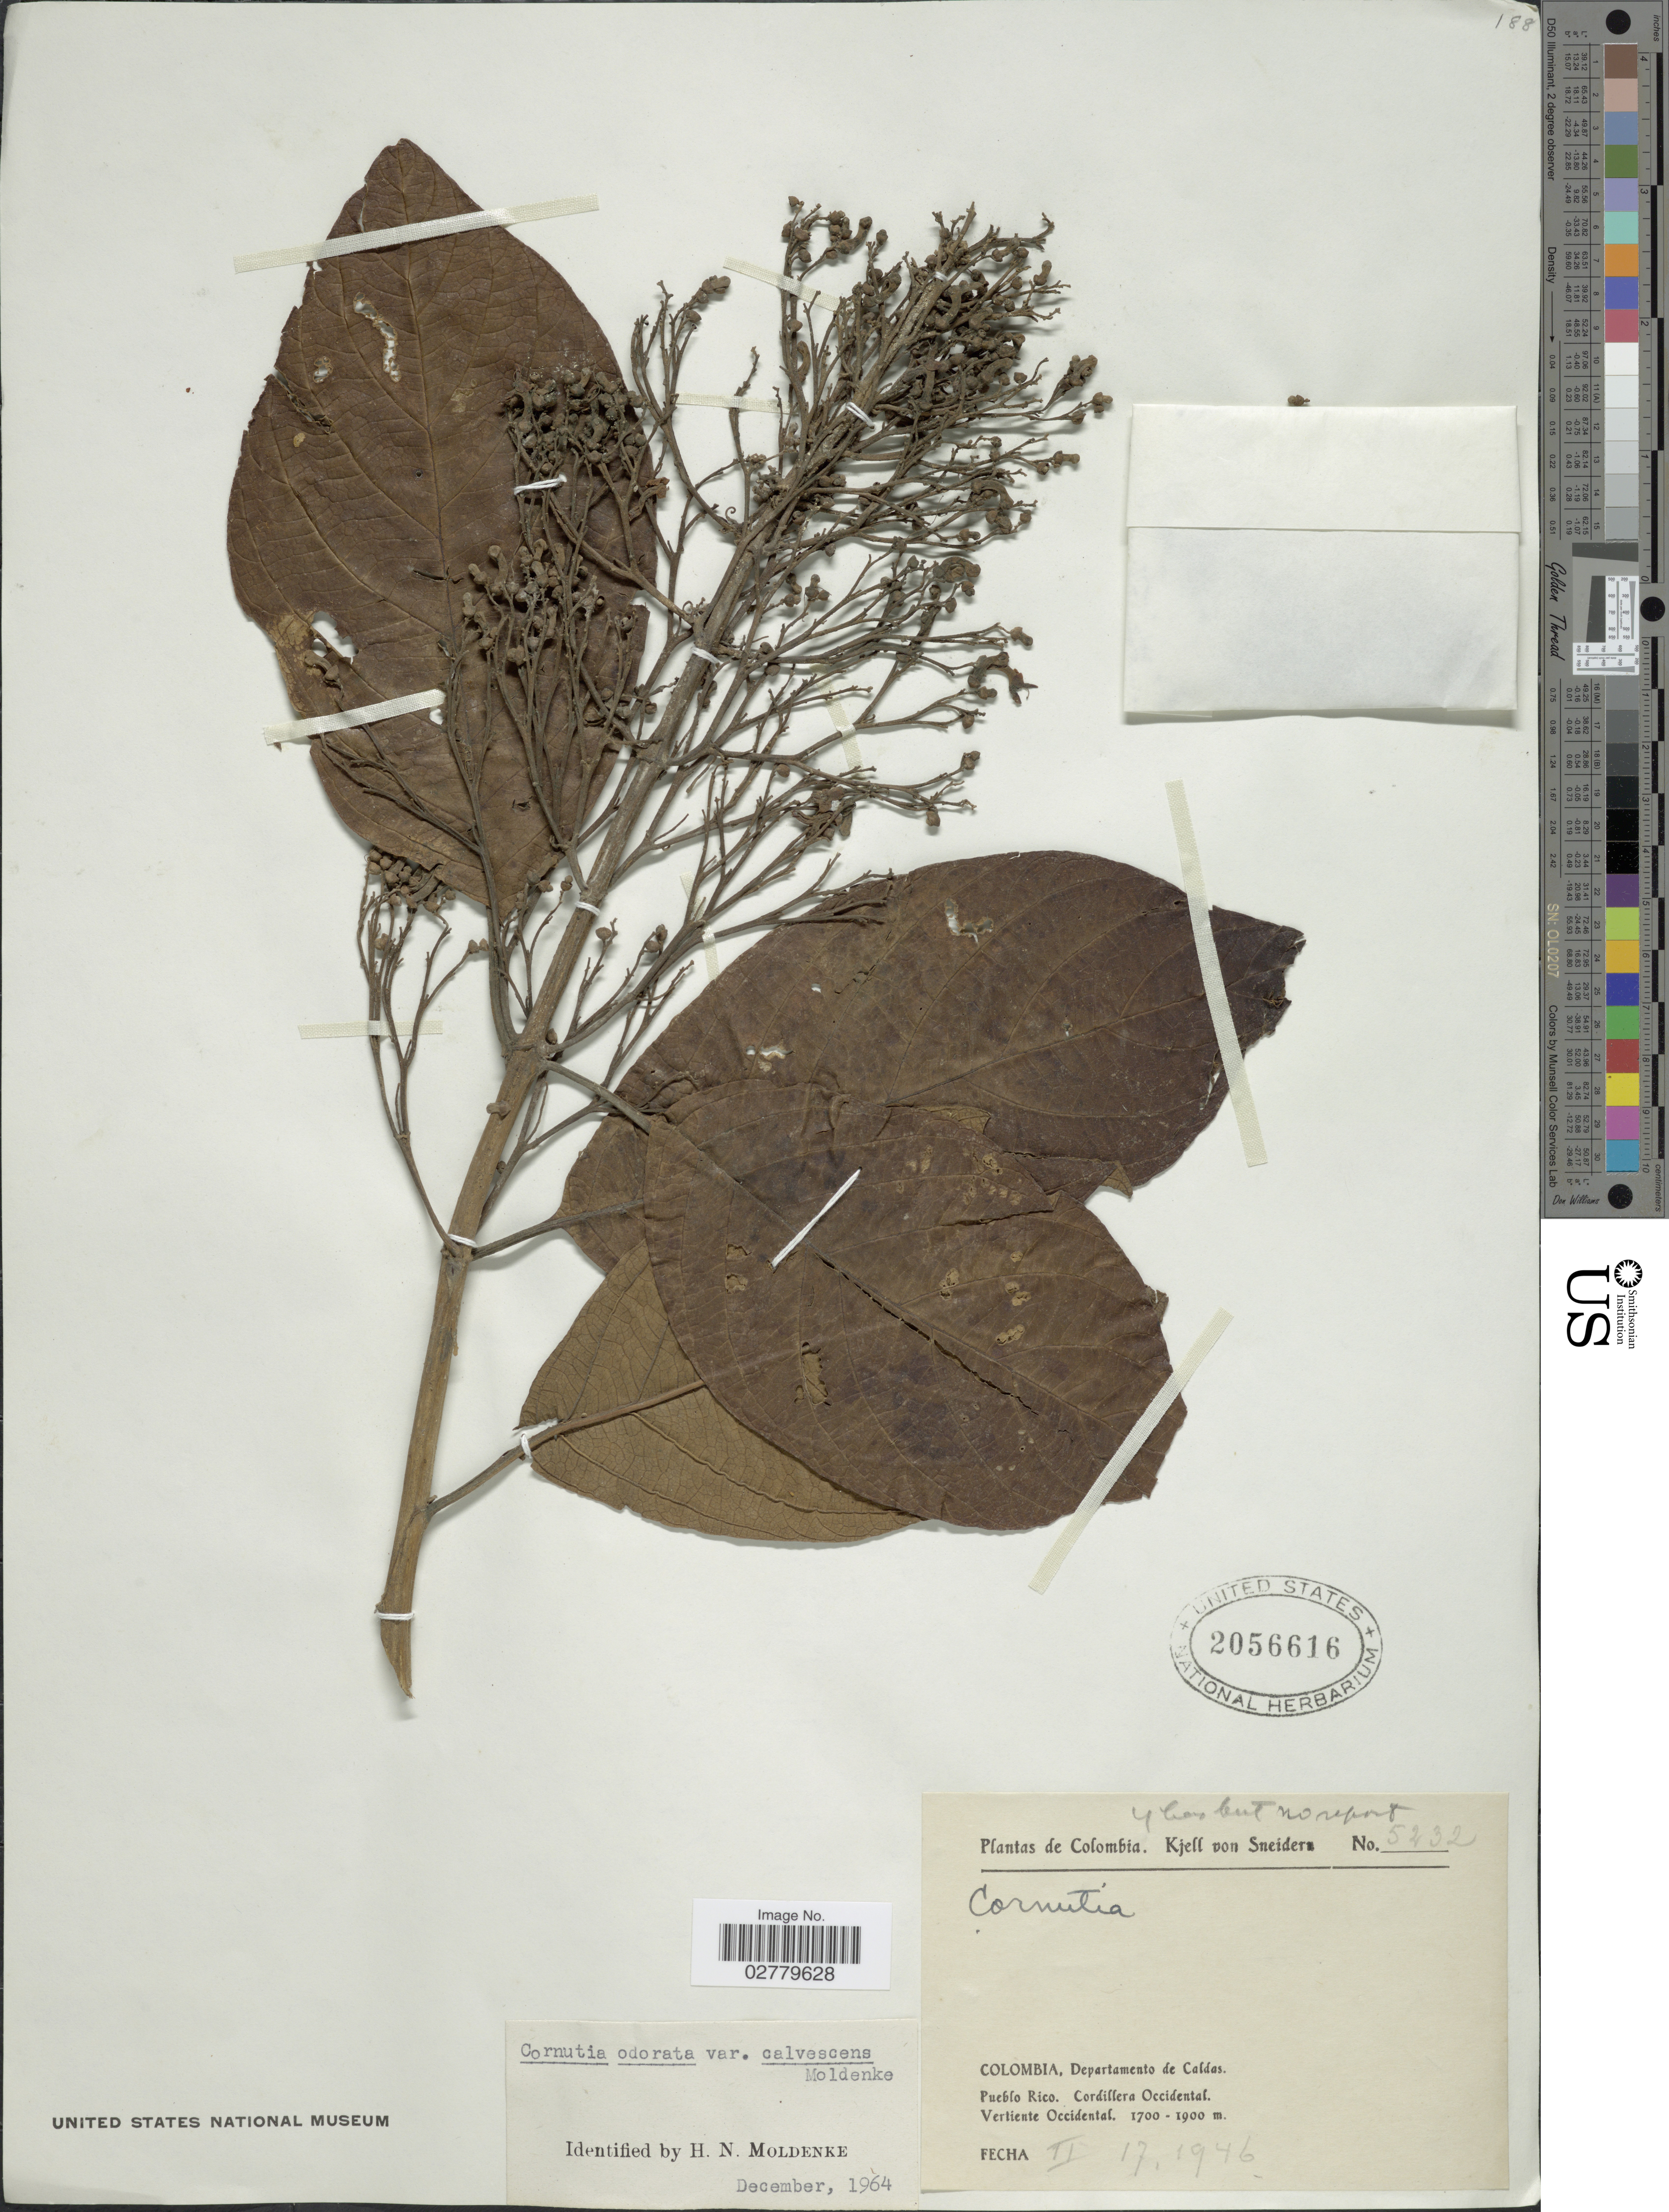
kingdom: Plantae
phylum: Tracheophyta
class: Magnoliopsida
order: Lamiales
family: Lamiaceae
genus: Cornutia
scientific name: Cornutia odorata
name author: (Poepp.) Schauer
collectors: K. von Sneidern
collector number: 5432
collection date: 1946-02-17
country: Colombia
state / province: Caldas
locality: Departamento de Caldas. Pueblo Rico. Cordillera Occidental. Vertiente Occidental.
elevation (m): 1700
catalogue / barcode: US 2056616